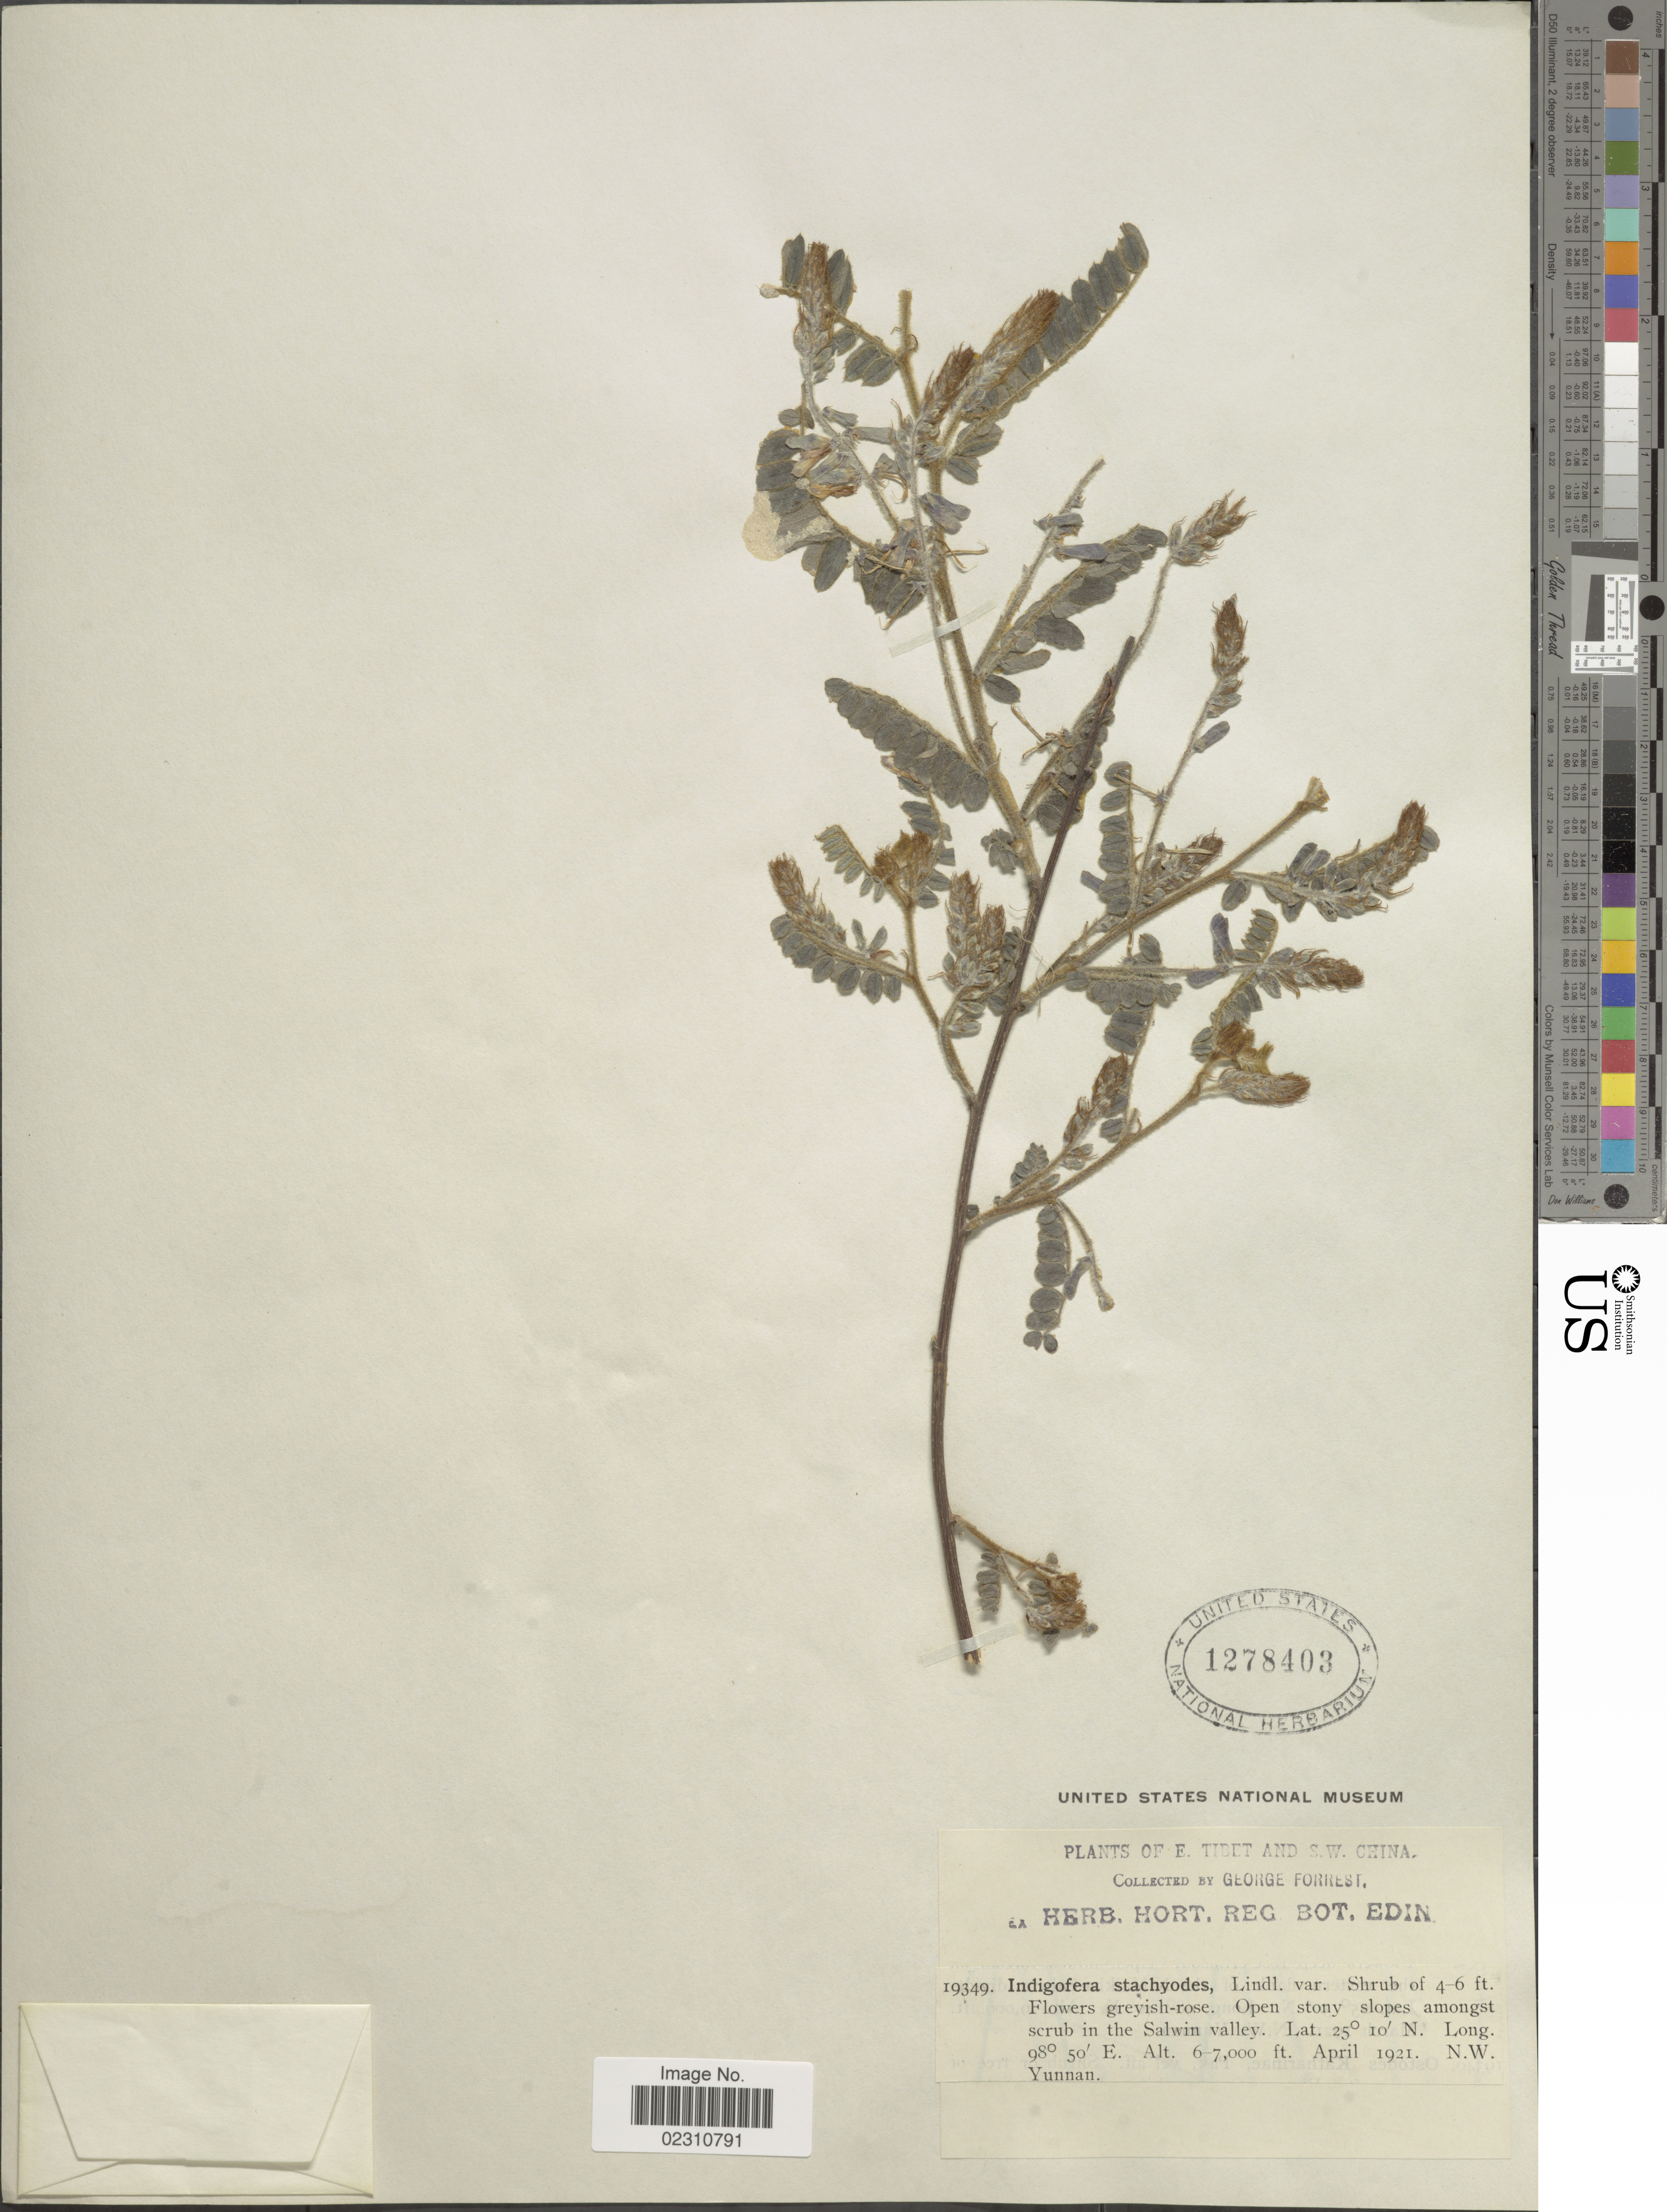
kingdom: Plantae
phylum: Tracheophyta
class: Magnoliopsida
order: Fabales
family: Fabaceae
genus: Indigofera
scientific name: Indigofera dosua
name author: Buch.-Ham. ex D. Don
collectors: G. Forrest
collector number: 19349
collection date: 1921-04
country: China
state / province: Yunnan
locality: Open stony slopes amongst scrub in the Salwin valley. Yunnan.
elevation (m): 1829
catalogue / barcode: US 1278403